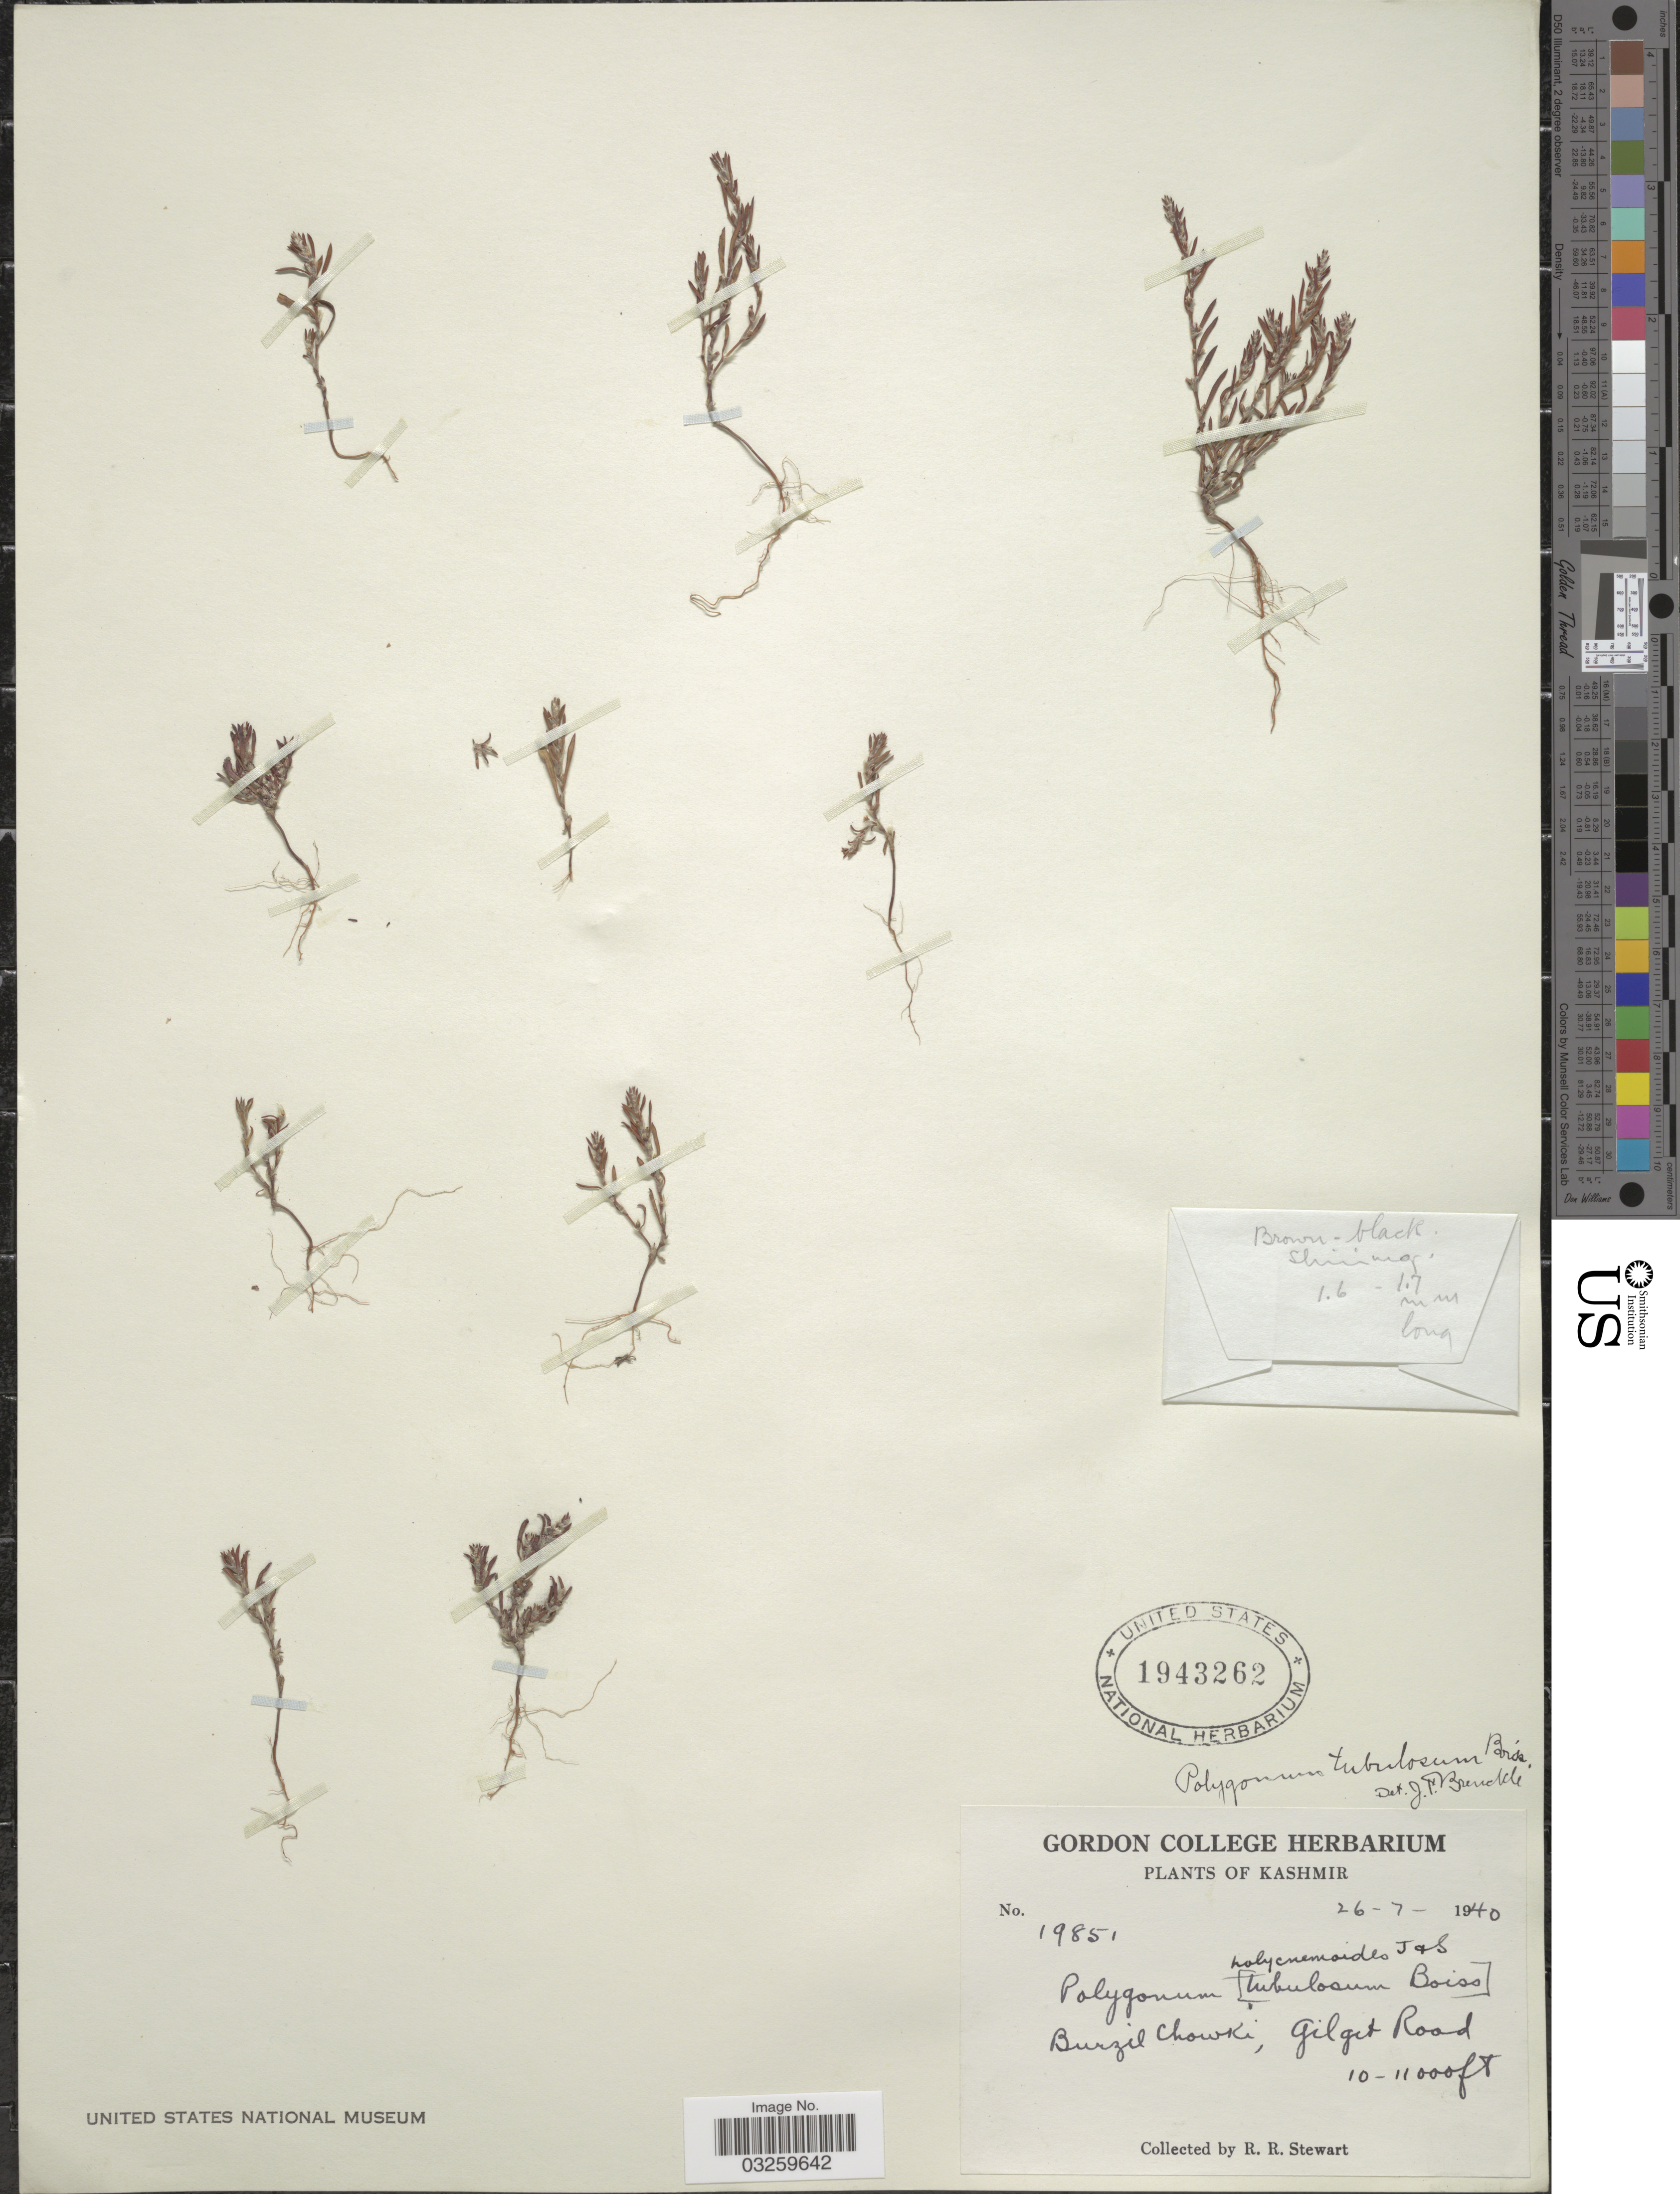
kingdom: Plantae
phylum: Tracheophyta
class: Magnoliopsida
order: Caryophyllales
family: Polygonaceae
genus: Polygonum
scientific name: Polygonum tubulosum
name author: Boiss.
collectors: R. Stewart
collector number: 19851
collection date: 1940-07-26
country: Pakistan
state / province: Gilgit-Baltistan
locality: Burzil Chowki, Gilgit Road.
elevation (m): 3048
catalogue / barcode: US 1943262